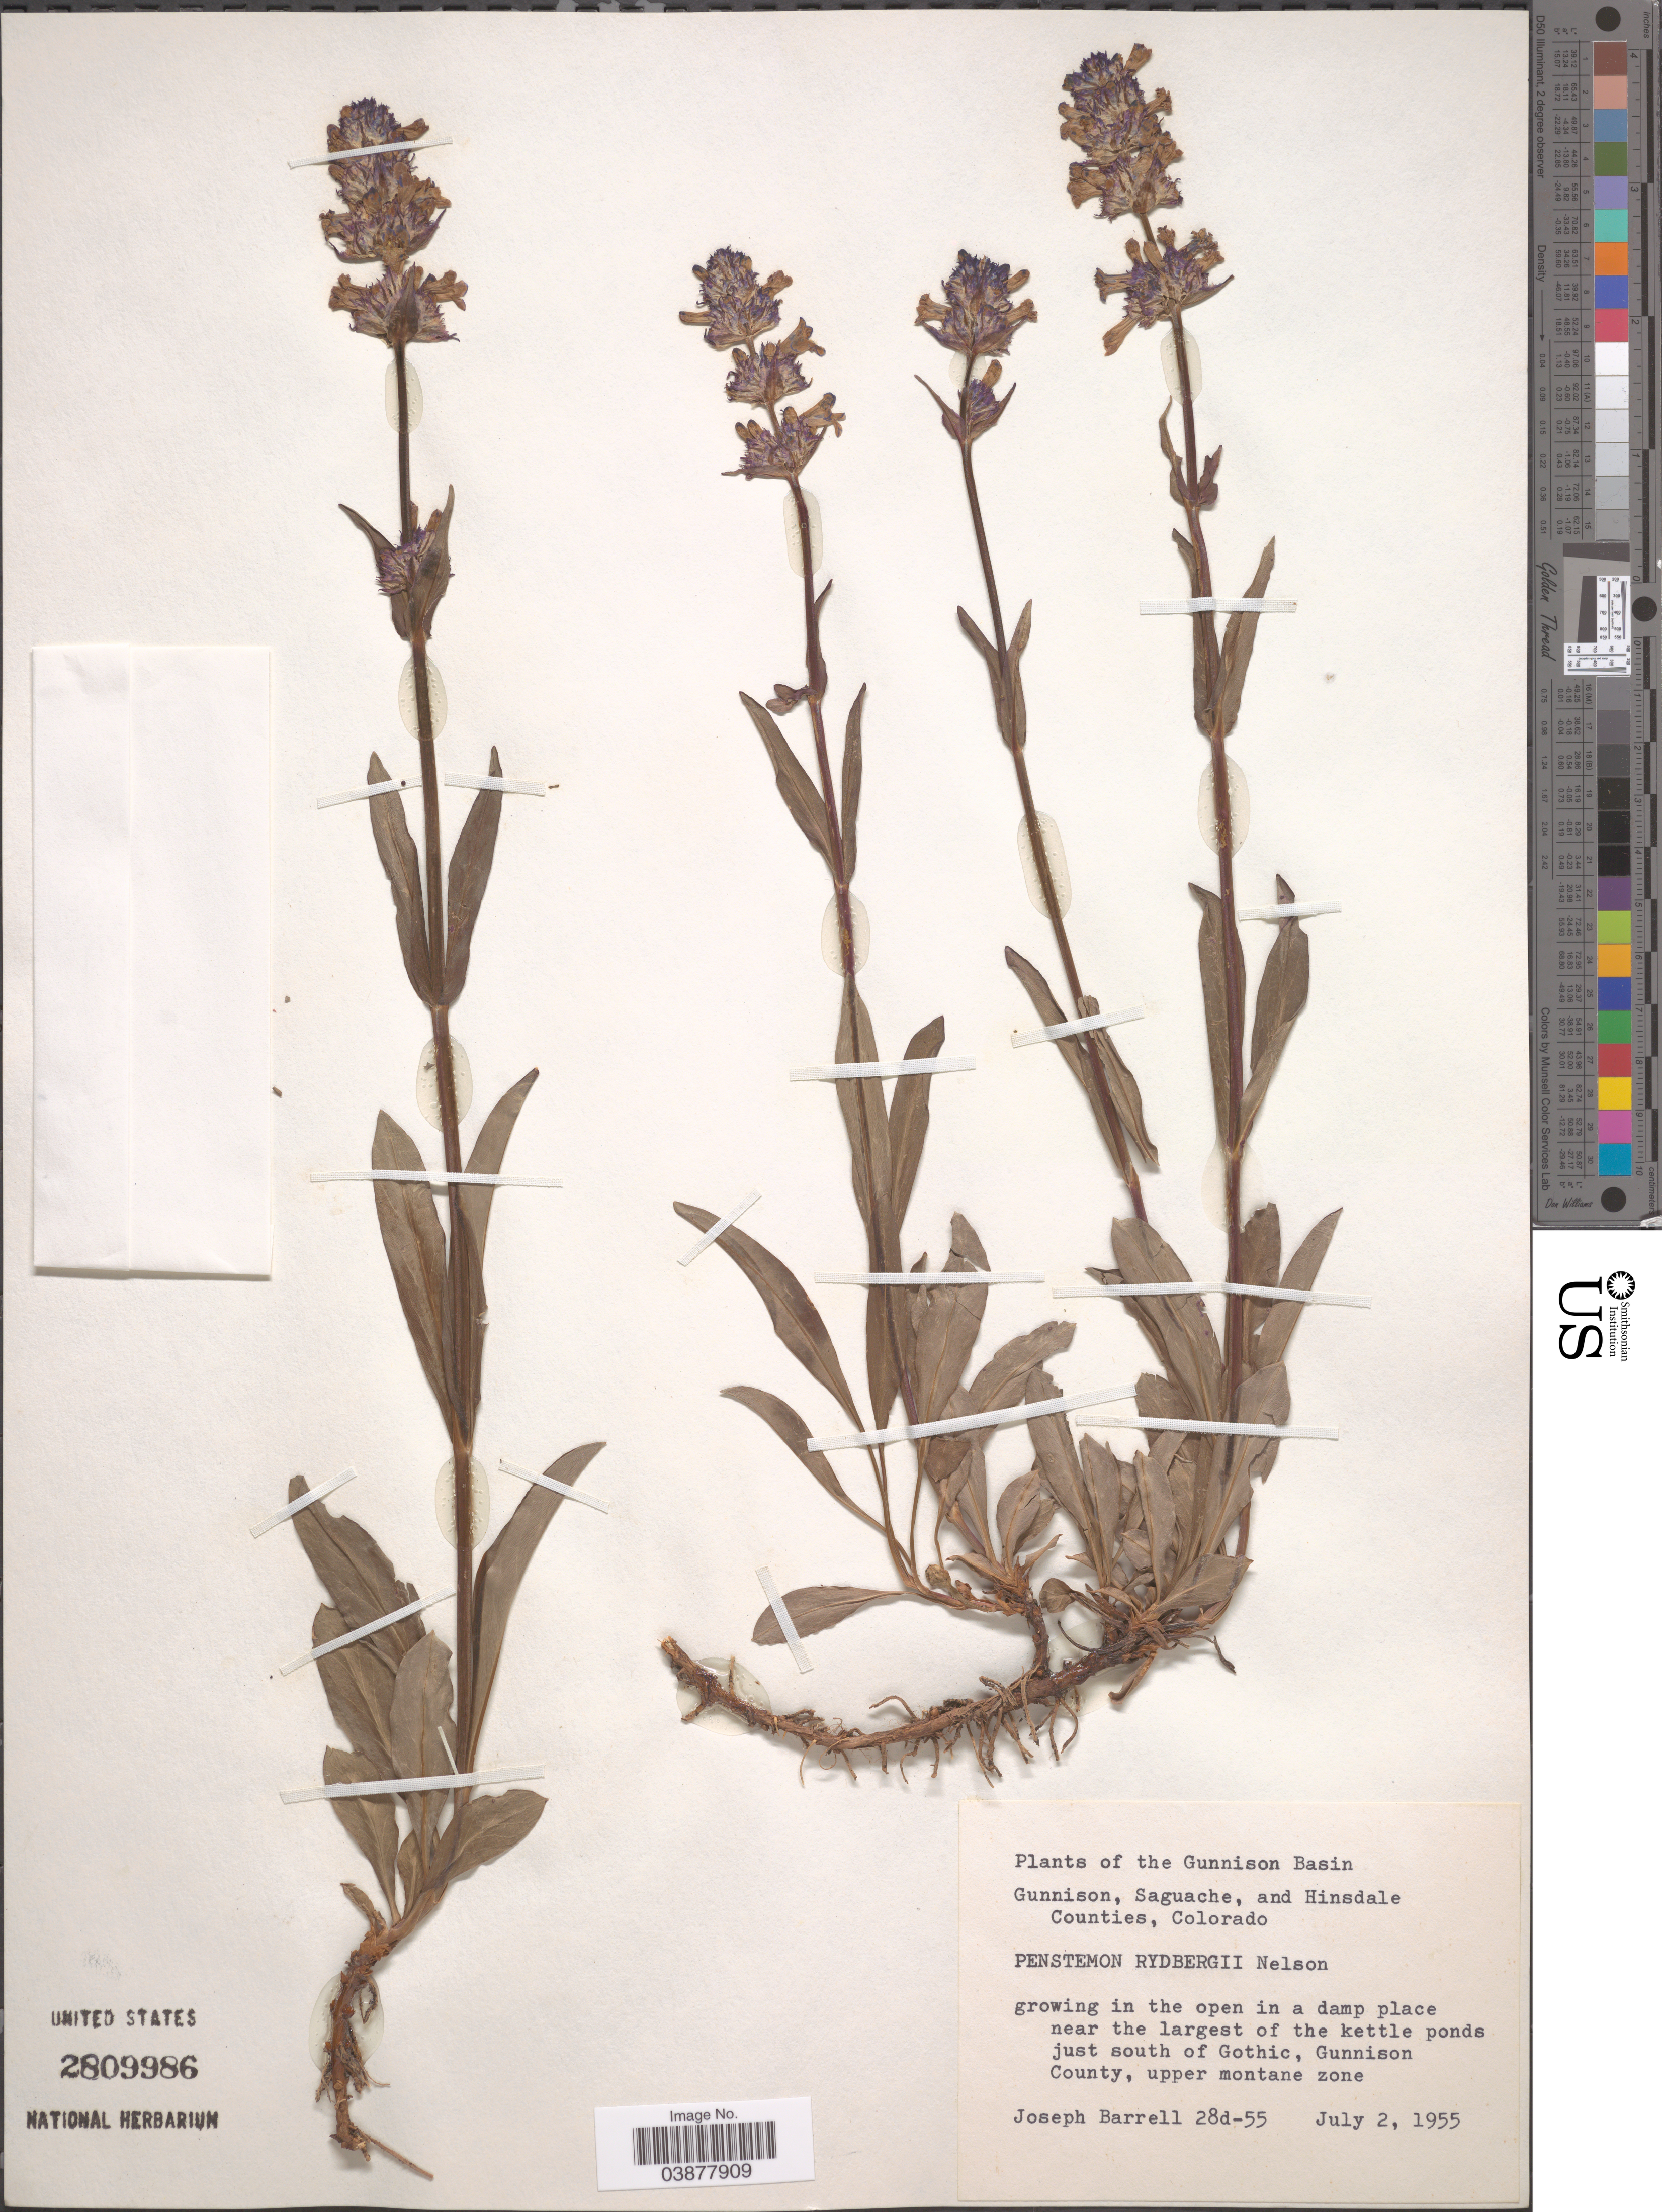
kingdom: Plantae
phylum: Tracheophyta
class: Magnoliopsida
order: Lamiales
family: Plantaginaceae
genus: Penstemon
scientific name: Penstemon rydbergii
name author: A. Nelson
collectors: J. Barrell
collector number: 28d-55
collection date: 1955-07-02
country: United States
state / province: Colorado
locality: The Gunnison Basin. Just south of Gothic, Gunnison County, upper montane zone.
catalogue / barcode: US 2809986